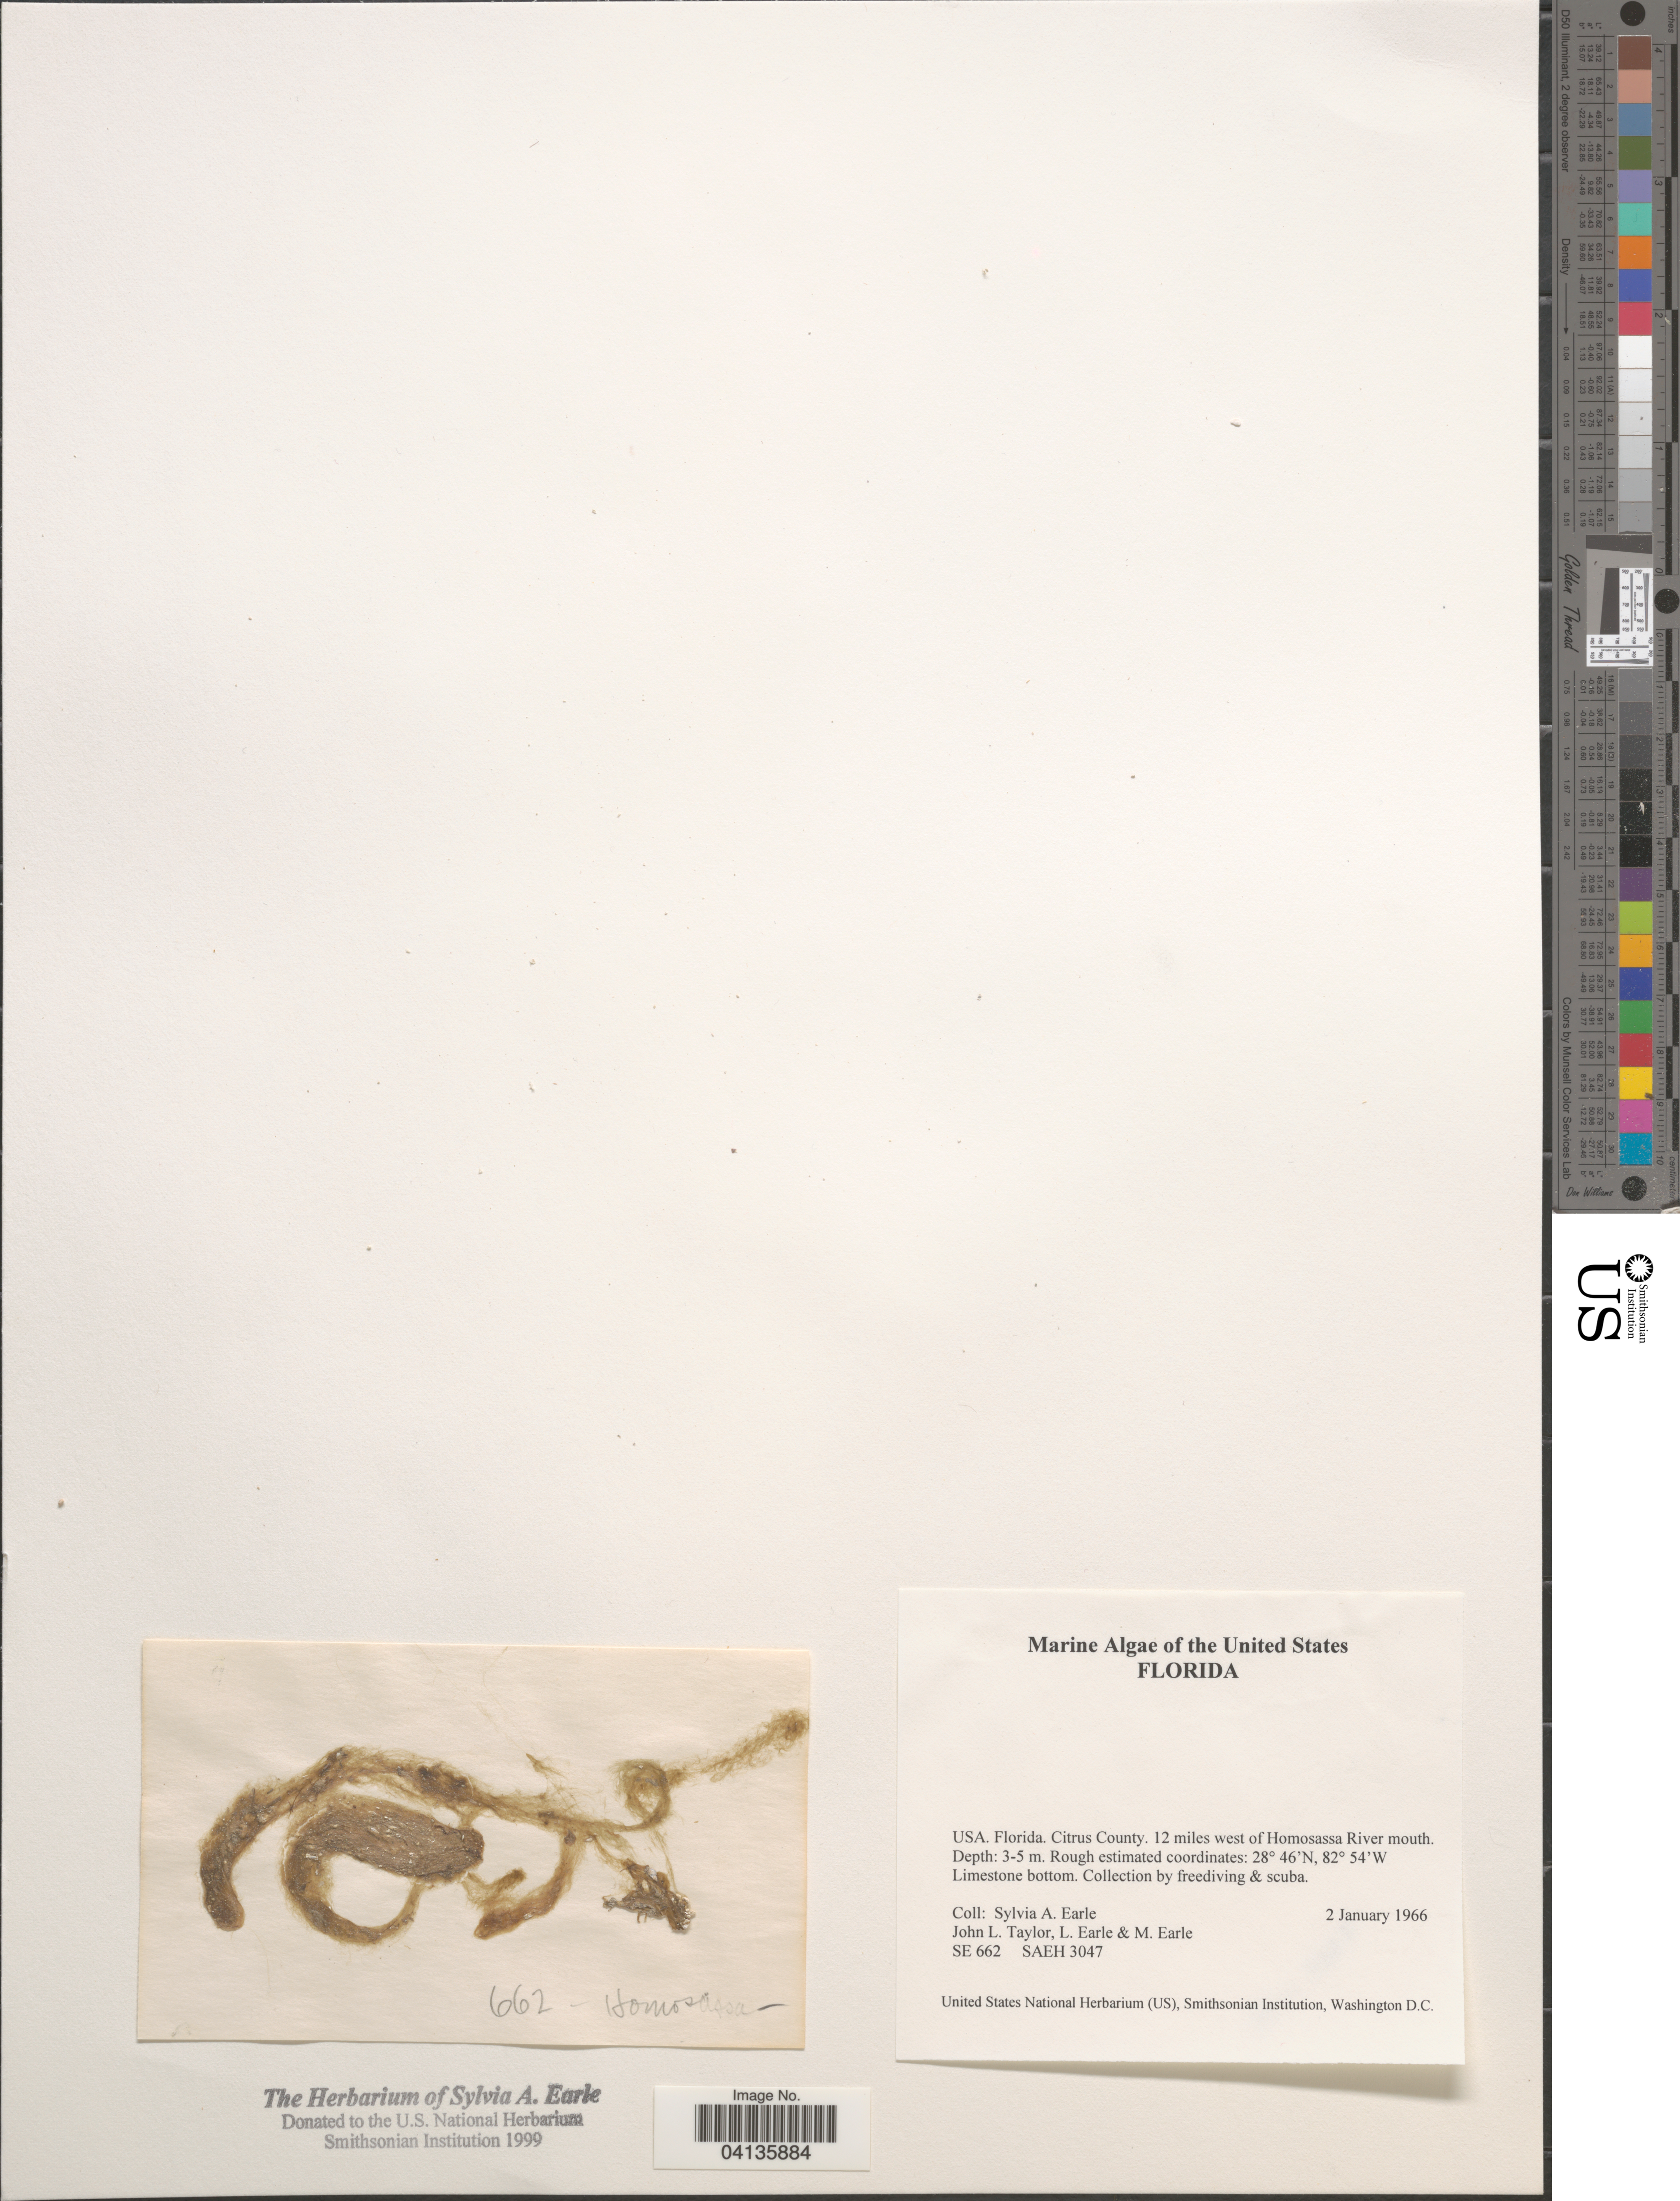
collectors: S. A. Earle, J. L. Taylor, L. Earle & M. Earle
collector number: SE 662 / SAEH 3047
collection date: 1966-01-02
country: United States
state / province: Florida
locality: Citrus County. 12 miles west of Homosassa River mouth.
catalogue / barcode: US 238775